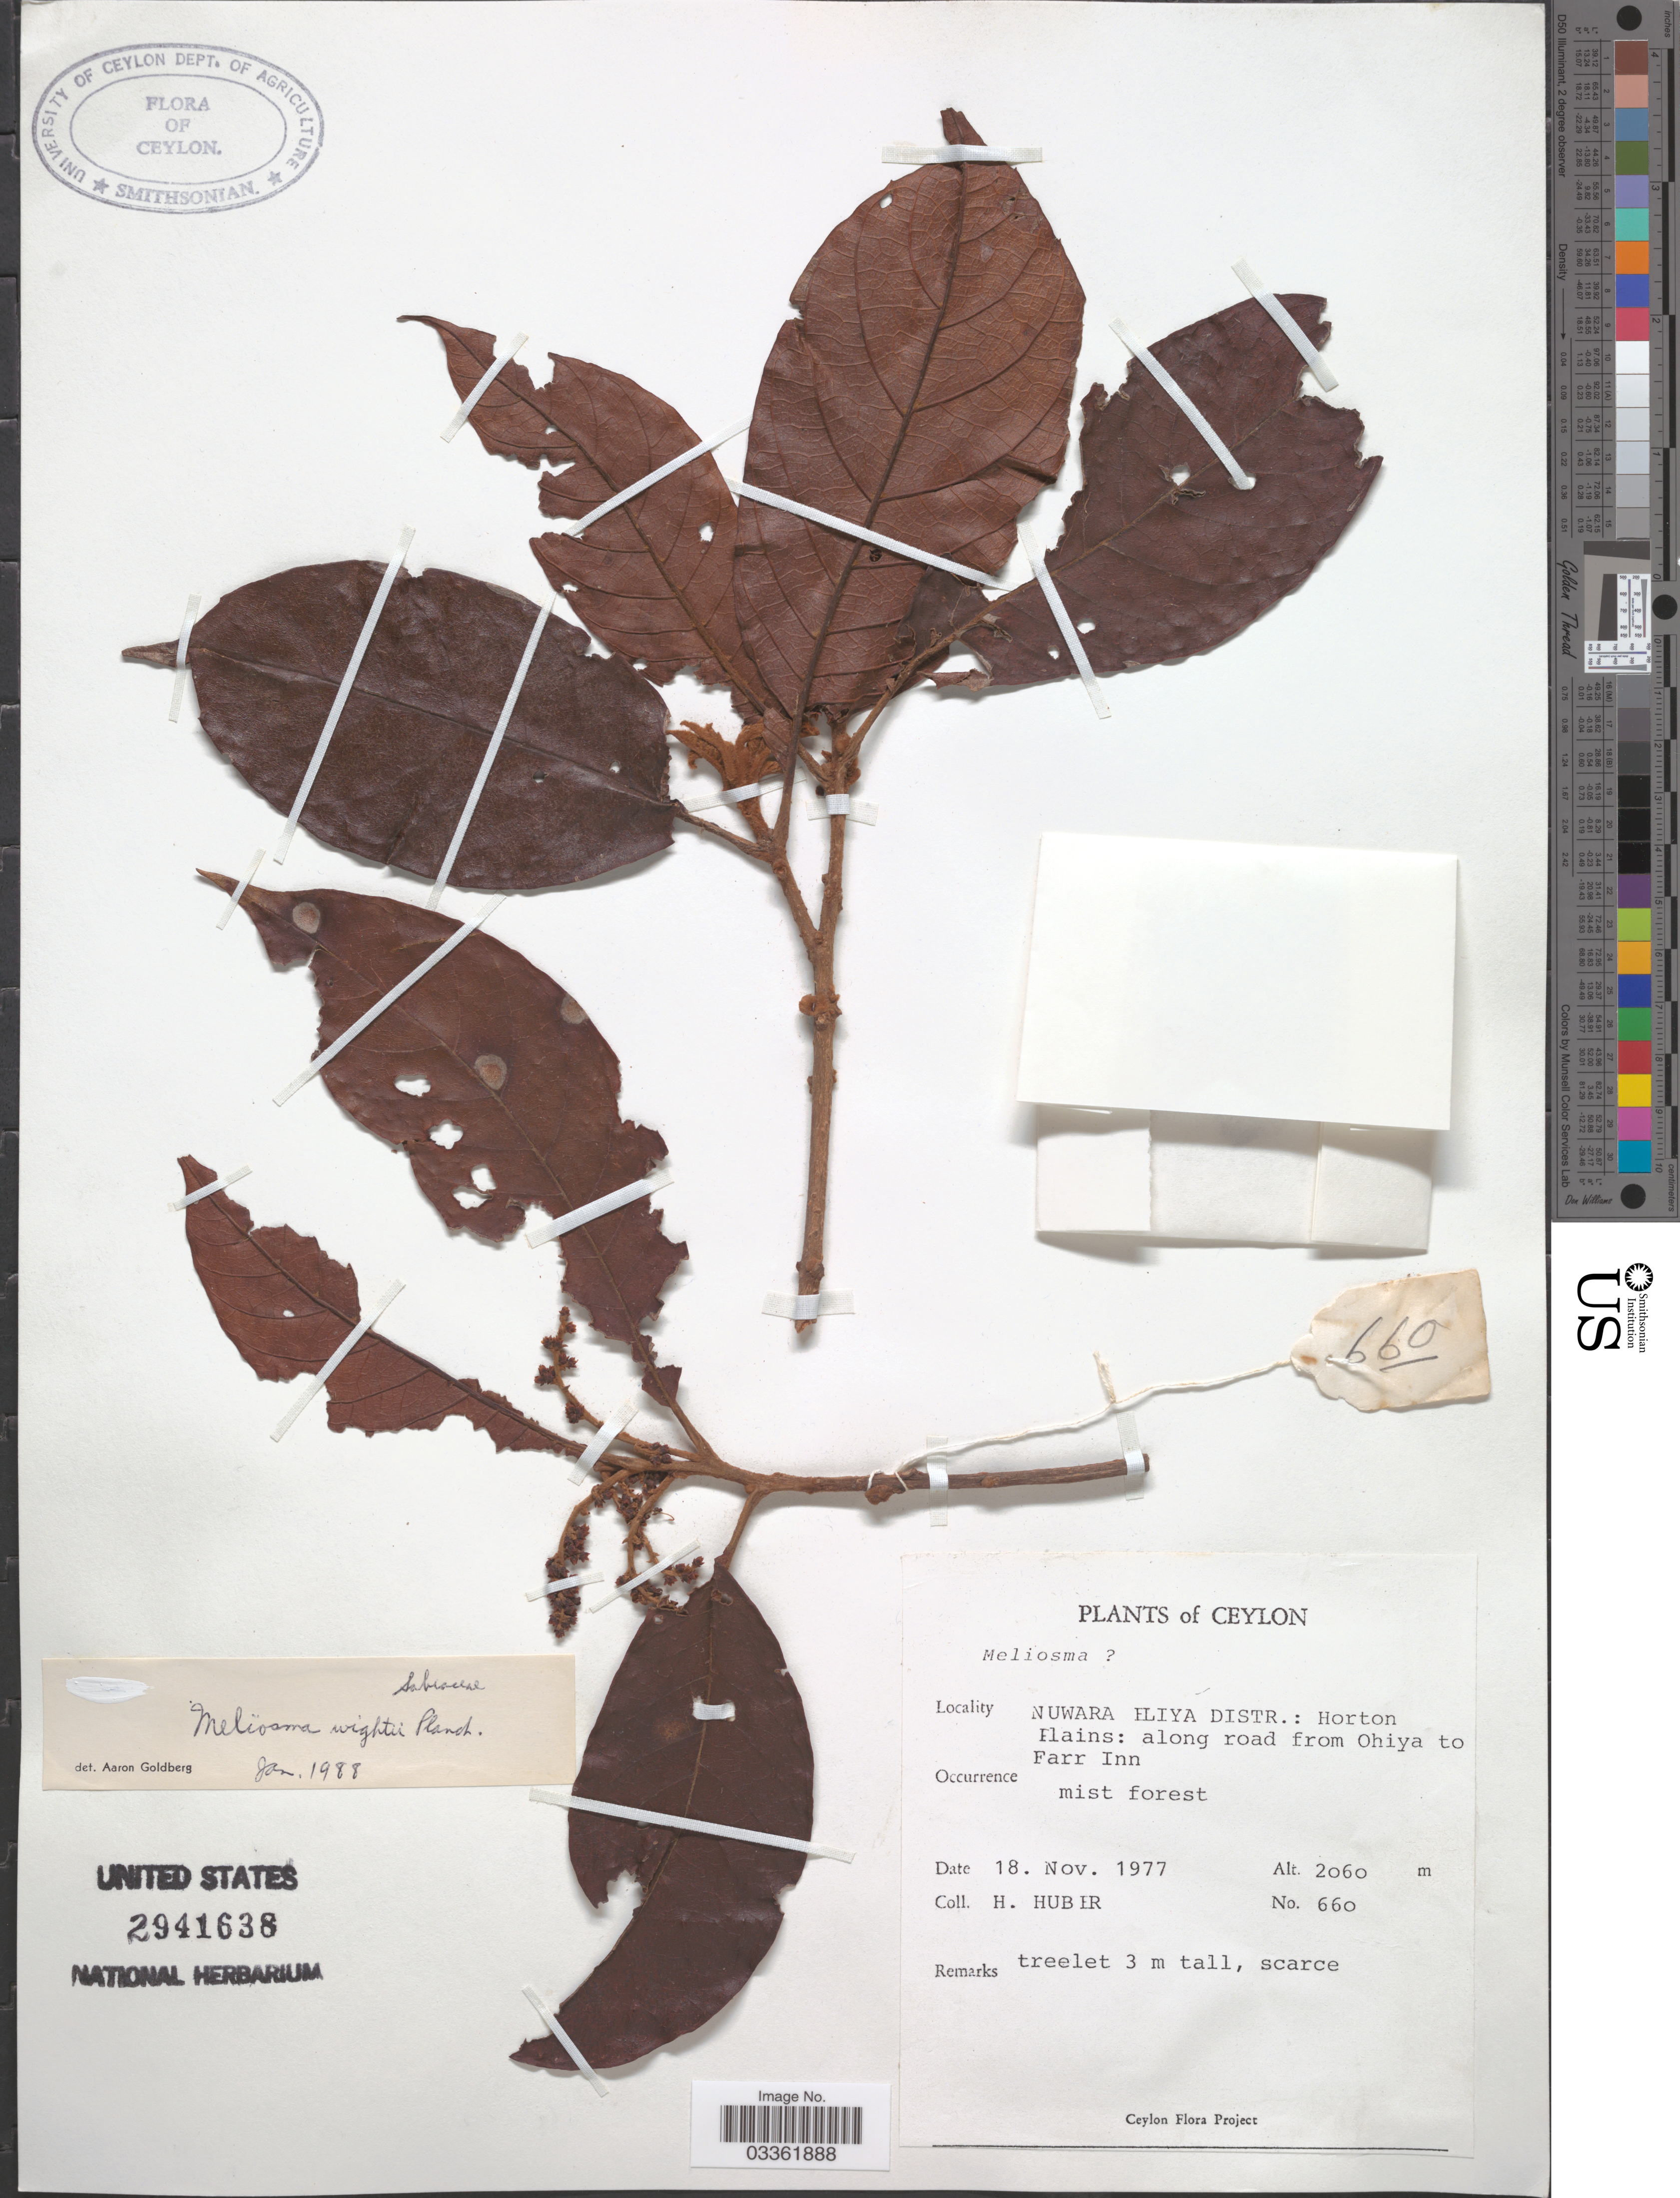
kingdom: Plantae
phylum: Tracheophyta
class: Magnoliopsida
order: Proteales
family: Sabiaceae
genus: Meliosma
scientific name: Meliosma wightii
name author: Planch. ex Brandis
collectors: H. Huber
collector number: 660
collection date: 1977-11-18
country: Sri Lanka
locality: Ceylon, Nuwara Eliya District; Horton Plains: along road from Ohiya to Farr Inn.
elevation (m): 2060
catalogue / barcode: US 2941638